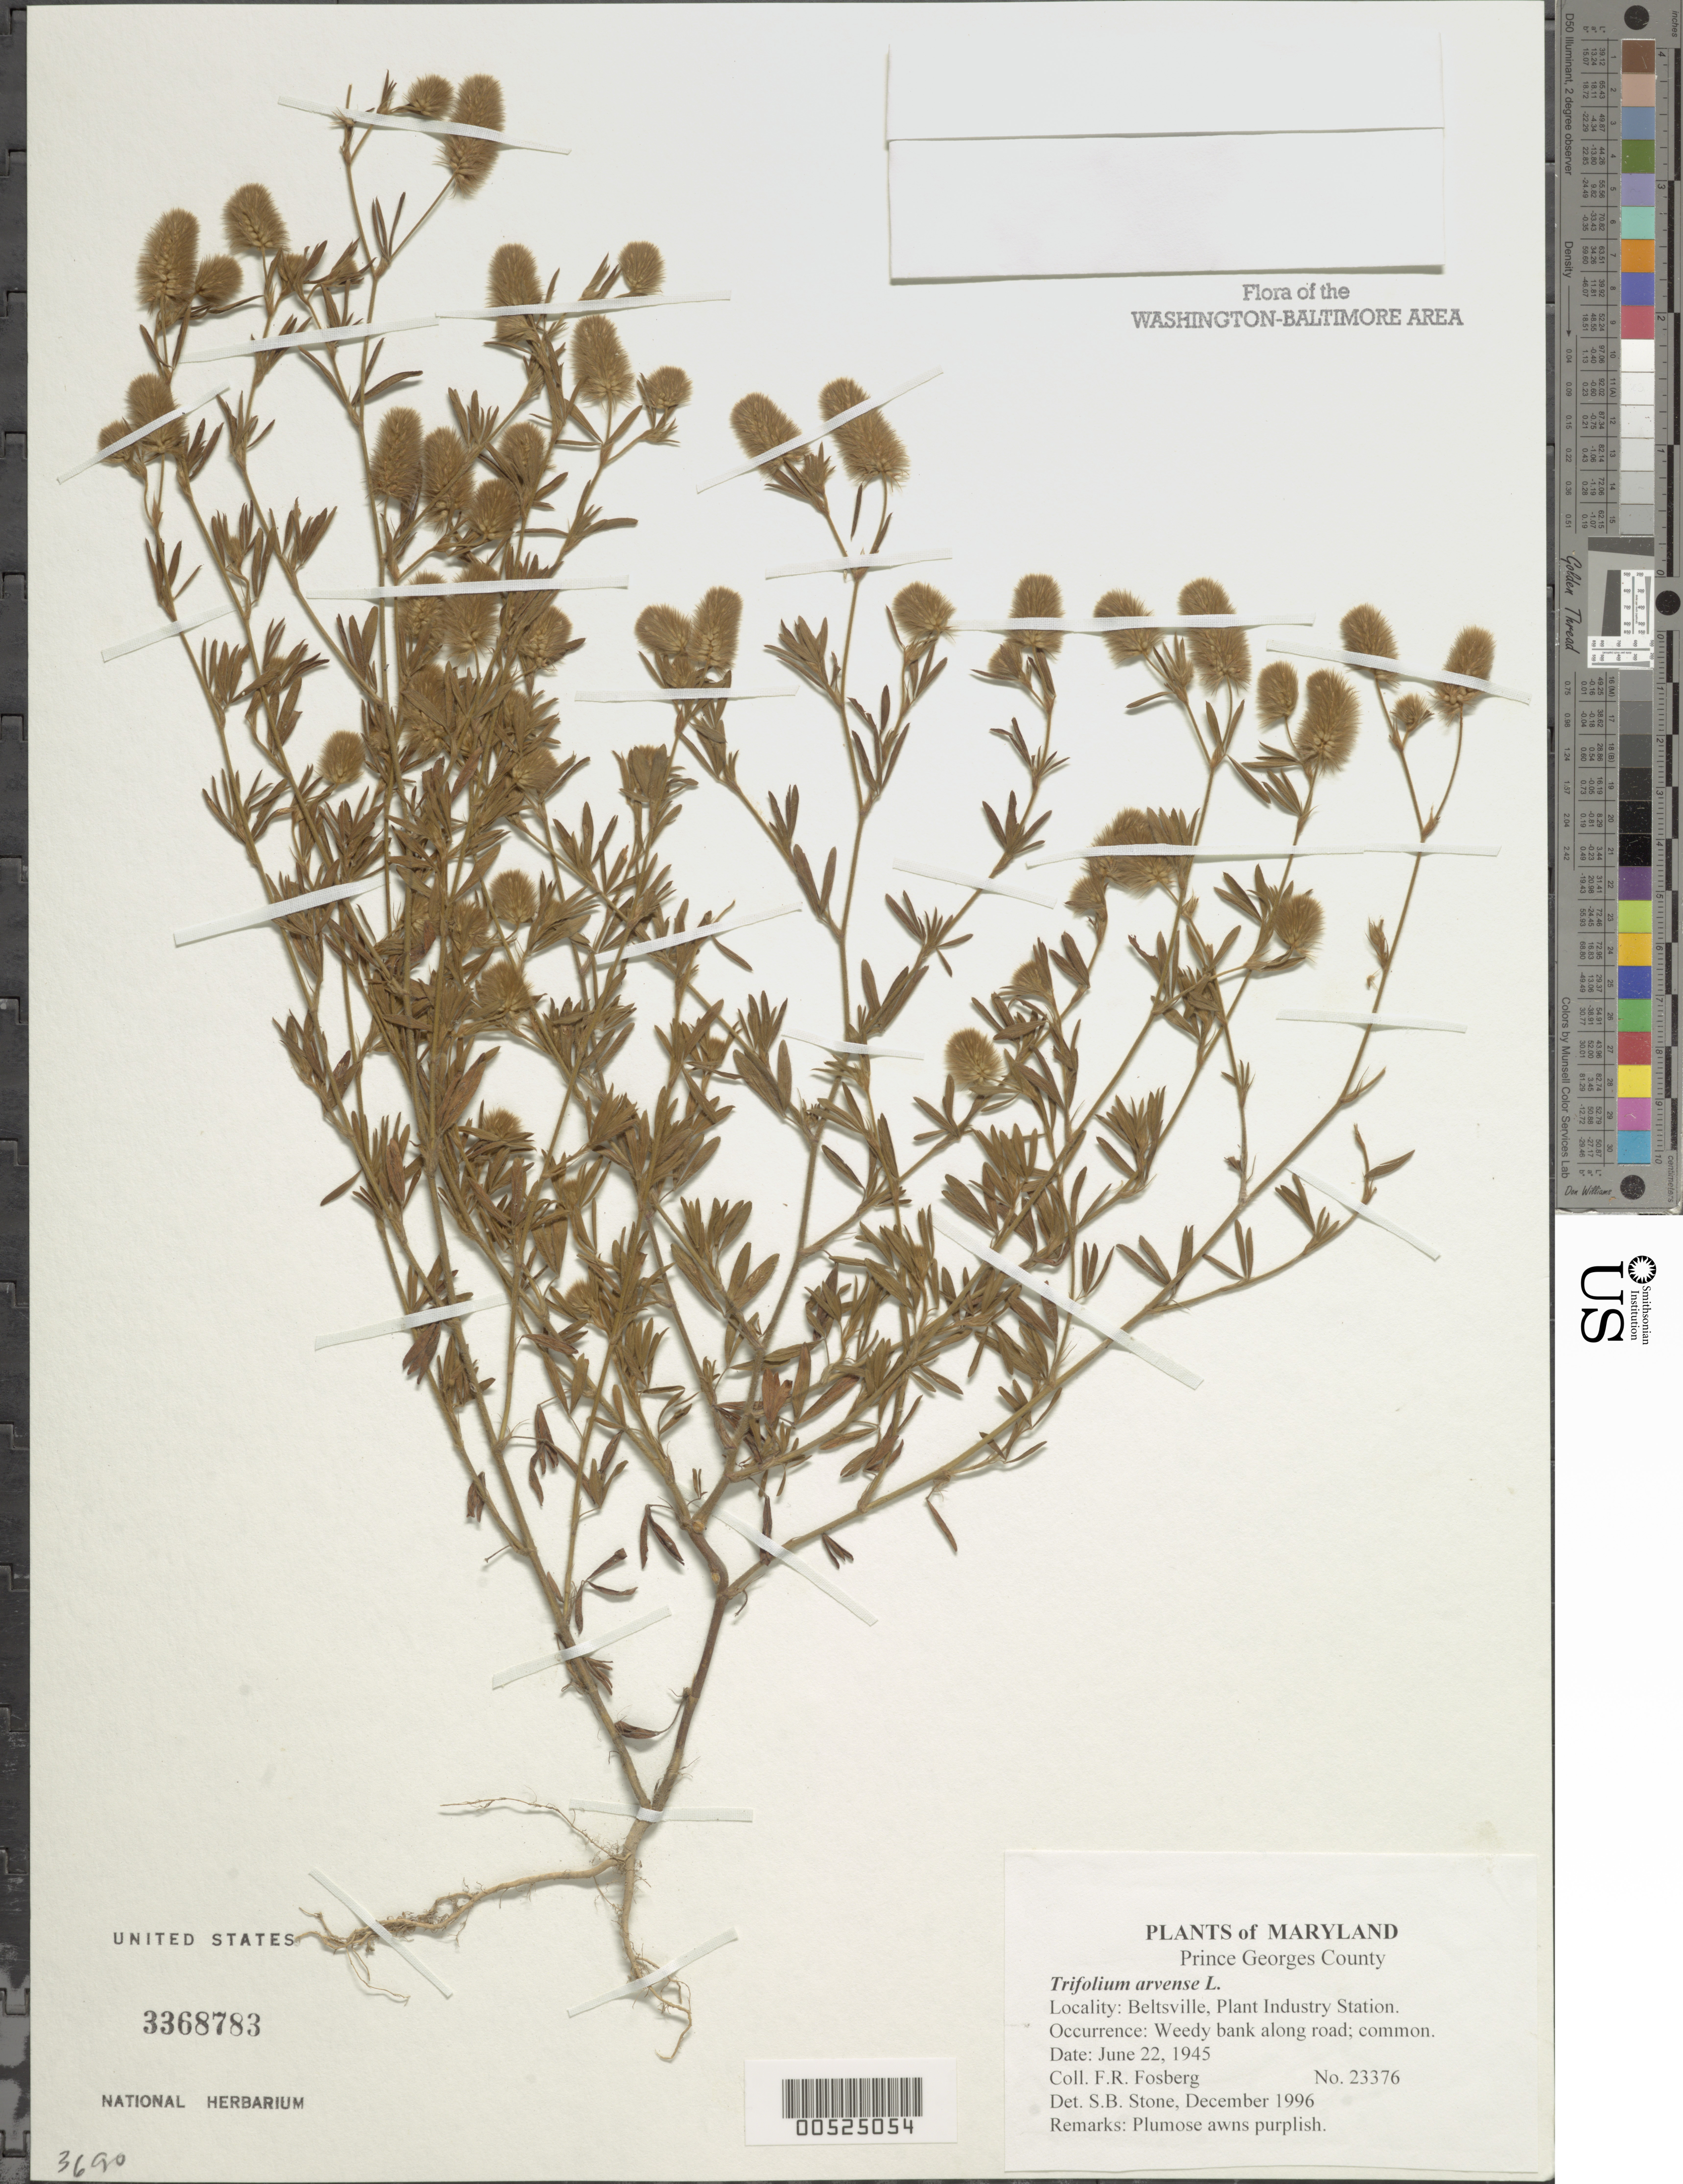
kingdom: Plantae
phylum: Tracheophyta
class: Magnoliopsida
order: Fabales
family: Fabaceae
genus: Trifolium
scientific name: Trifolium arvense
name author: L.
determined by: Stone, S. B.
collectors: F. R. Fosberg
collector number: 23376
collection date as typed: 22 Jun 1945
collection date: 1945-06-22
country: United States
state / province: Maryland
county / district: Prince George's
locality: Beltsville, Plant Industry Station.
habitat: Weedy bank along road; common.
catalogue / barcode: US 3368783